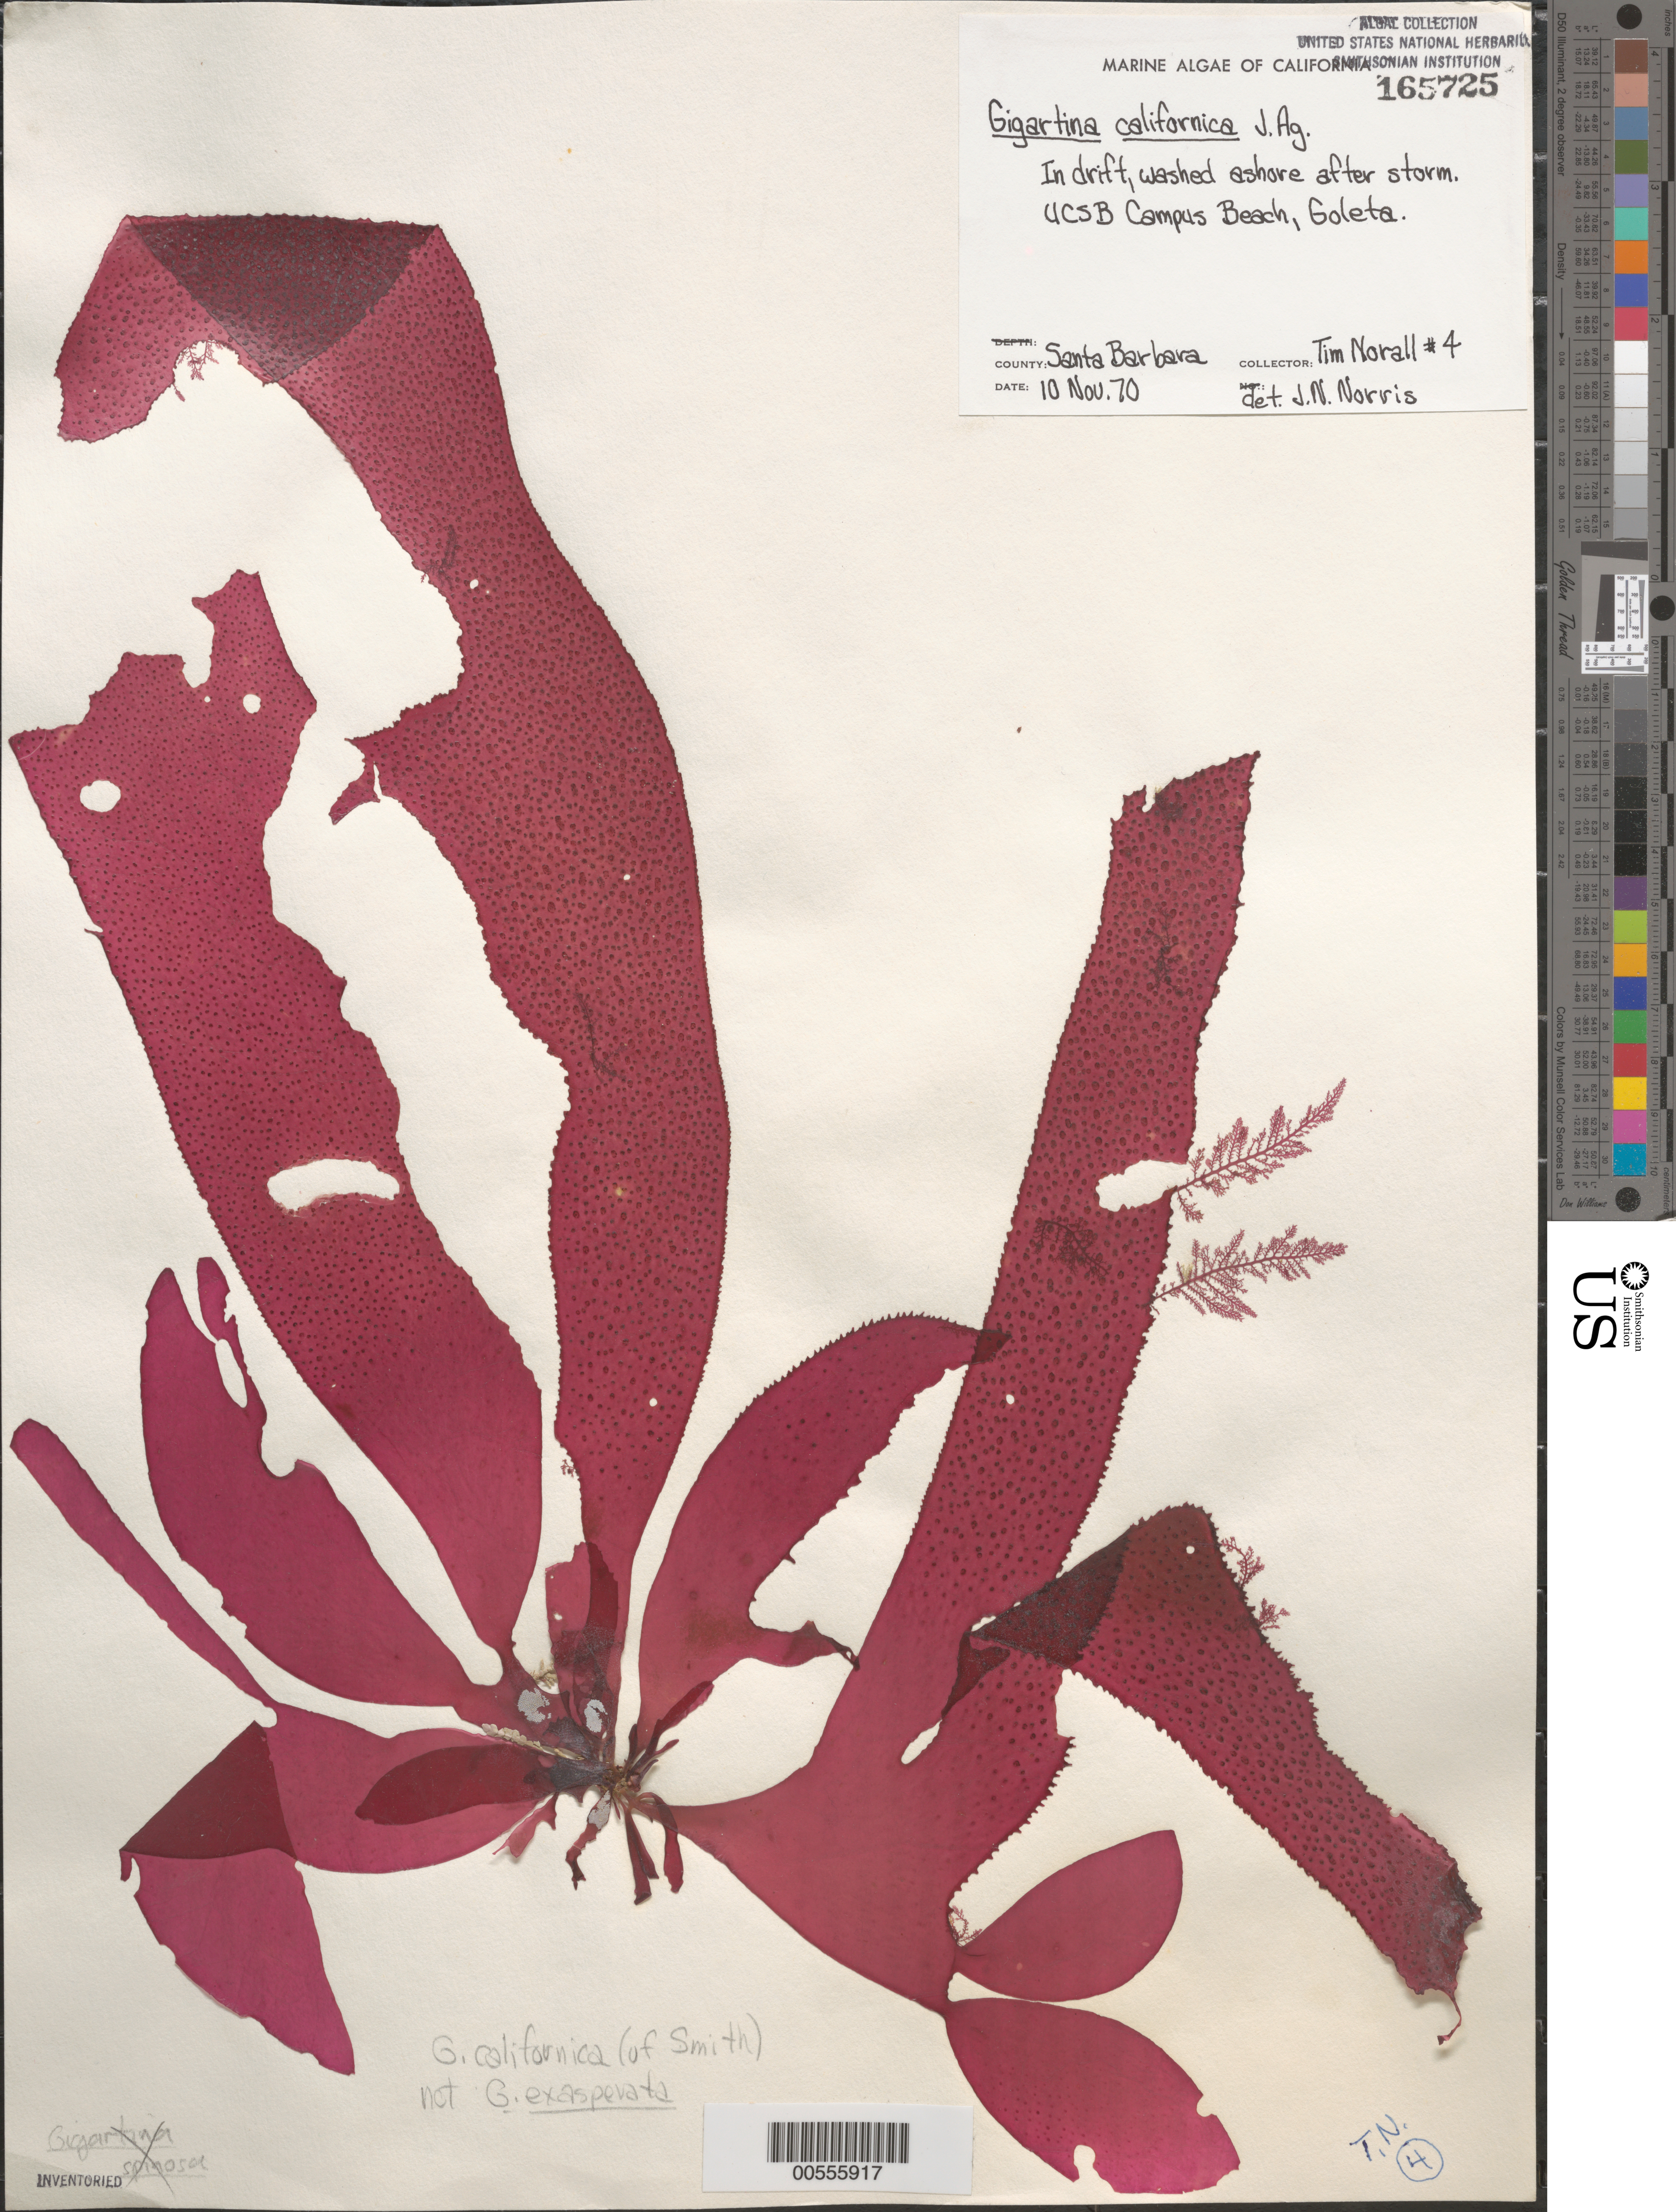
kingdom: Plantae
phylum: Rhodophyta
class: Florideophyceae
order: Gigartinales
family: Gigartinaceae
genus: Chondracanthus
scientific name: Chondracanthus corymbiferus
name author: (Kütz.) Guiry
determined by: Algae name updating Project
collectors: T. Norall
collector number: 4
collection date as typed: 10 Nov 1970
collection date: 1970-11-10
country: United States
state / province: California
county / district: Santa Barbara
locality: Campus Beach, University of California Santa Barbara, Goleta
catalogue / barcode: US 165725